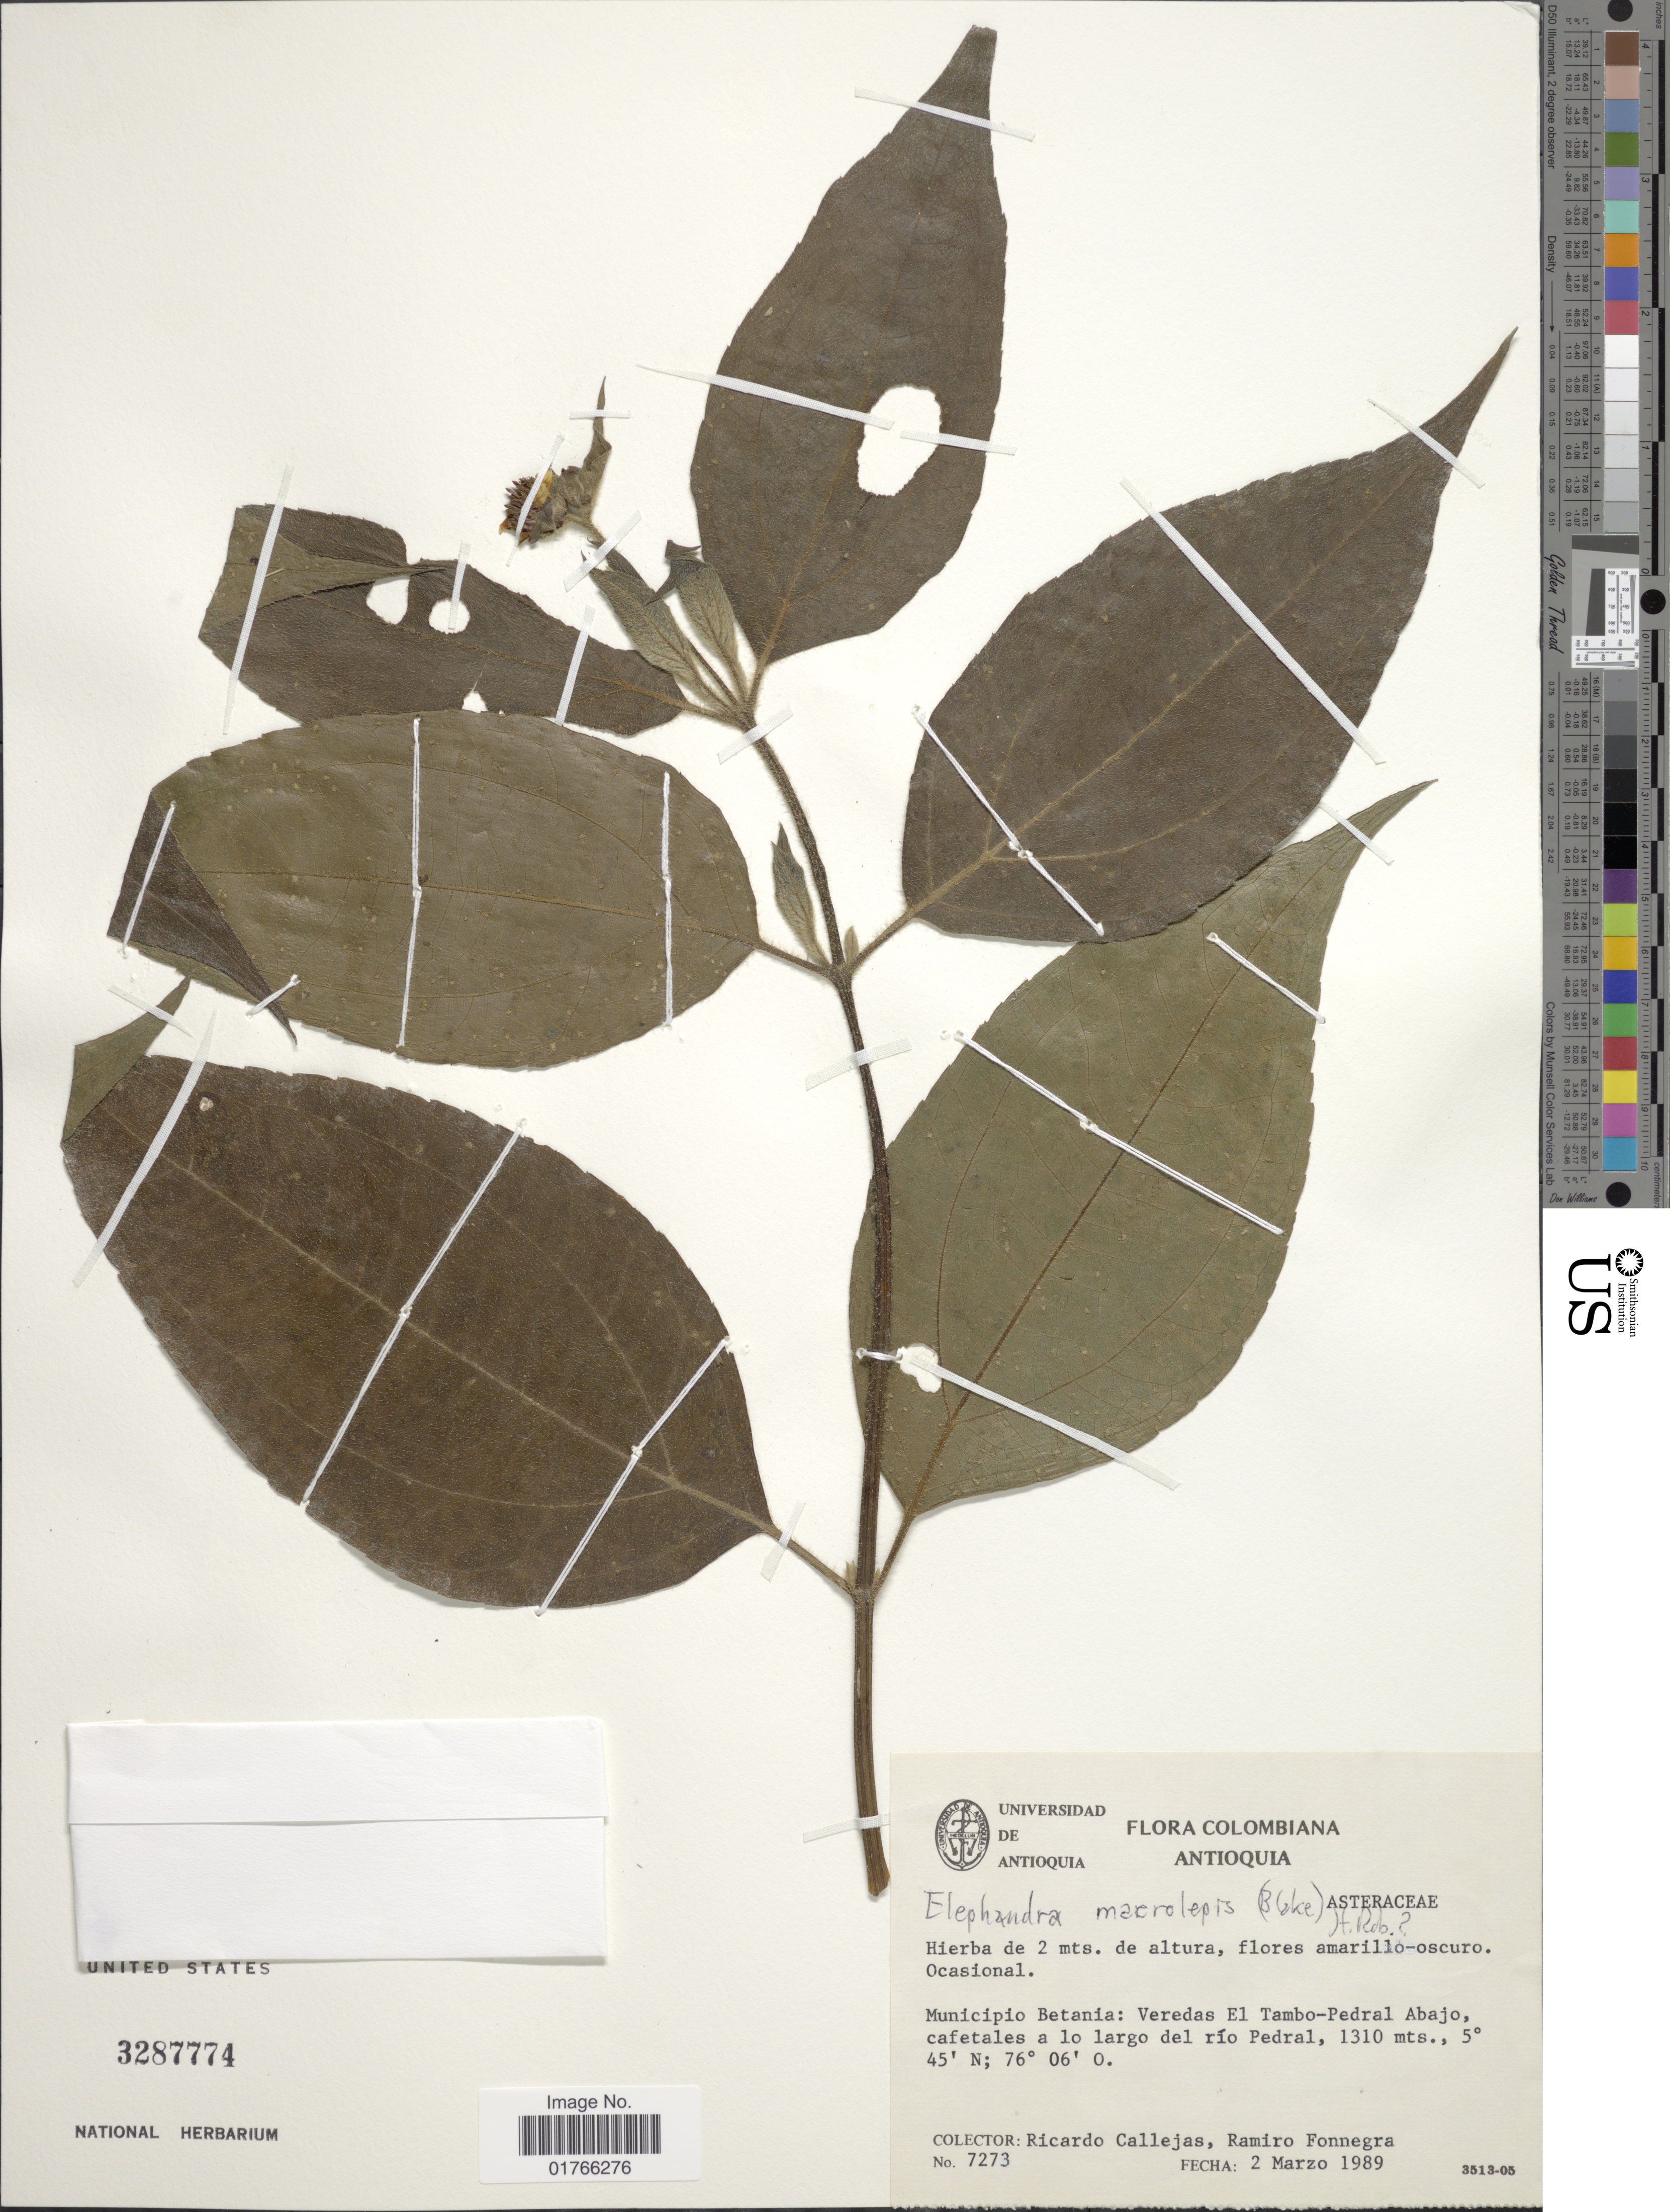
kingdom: Plantae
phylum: Tracheophyta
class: Magnoliopsida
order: Asterales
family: Asteraceae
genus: Elaphandra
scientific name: Elaphandra macrolapis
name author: (S.F. Blake) H. Rob.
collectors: R. Callejas & R. Fonnegra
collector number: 7273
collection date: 1989-03-02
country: Colombia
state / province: Antioquia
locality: Municipio Betania, Veredas El Tambo-Pedral Abajo, cafetales a lo largo del rio Pedral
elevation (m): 1310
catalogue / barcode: US 3287774